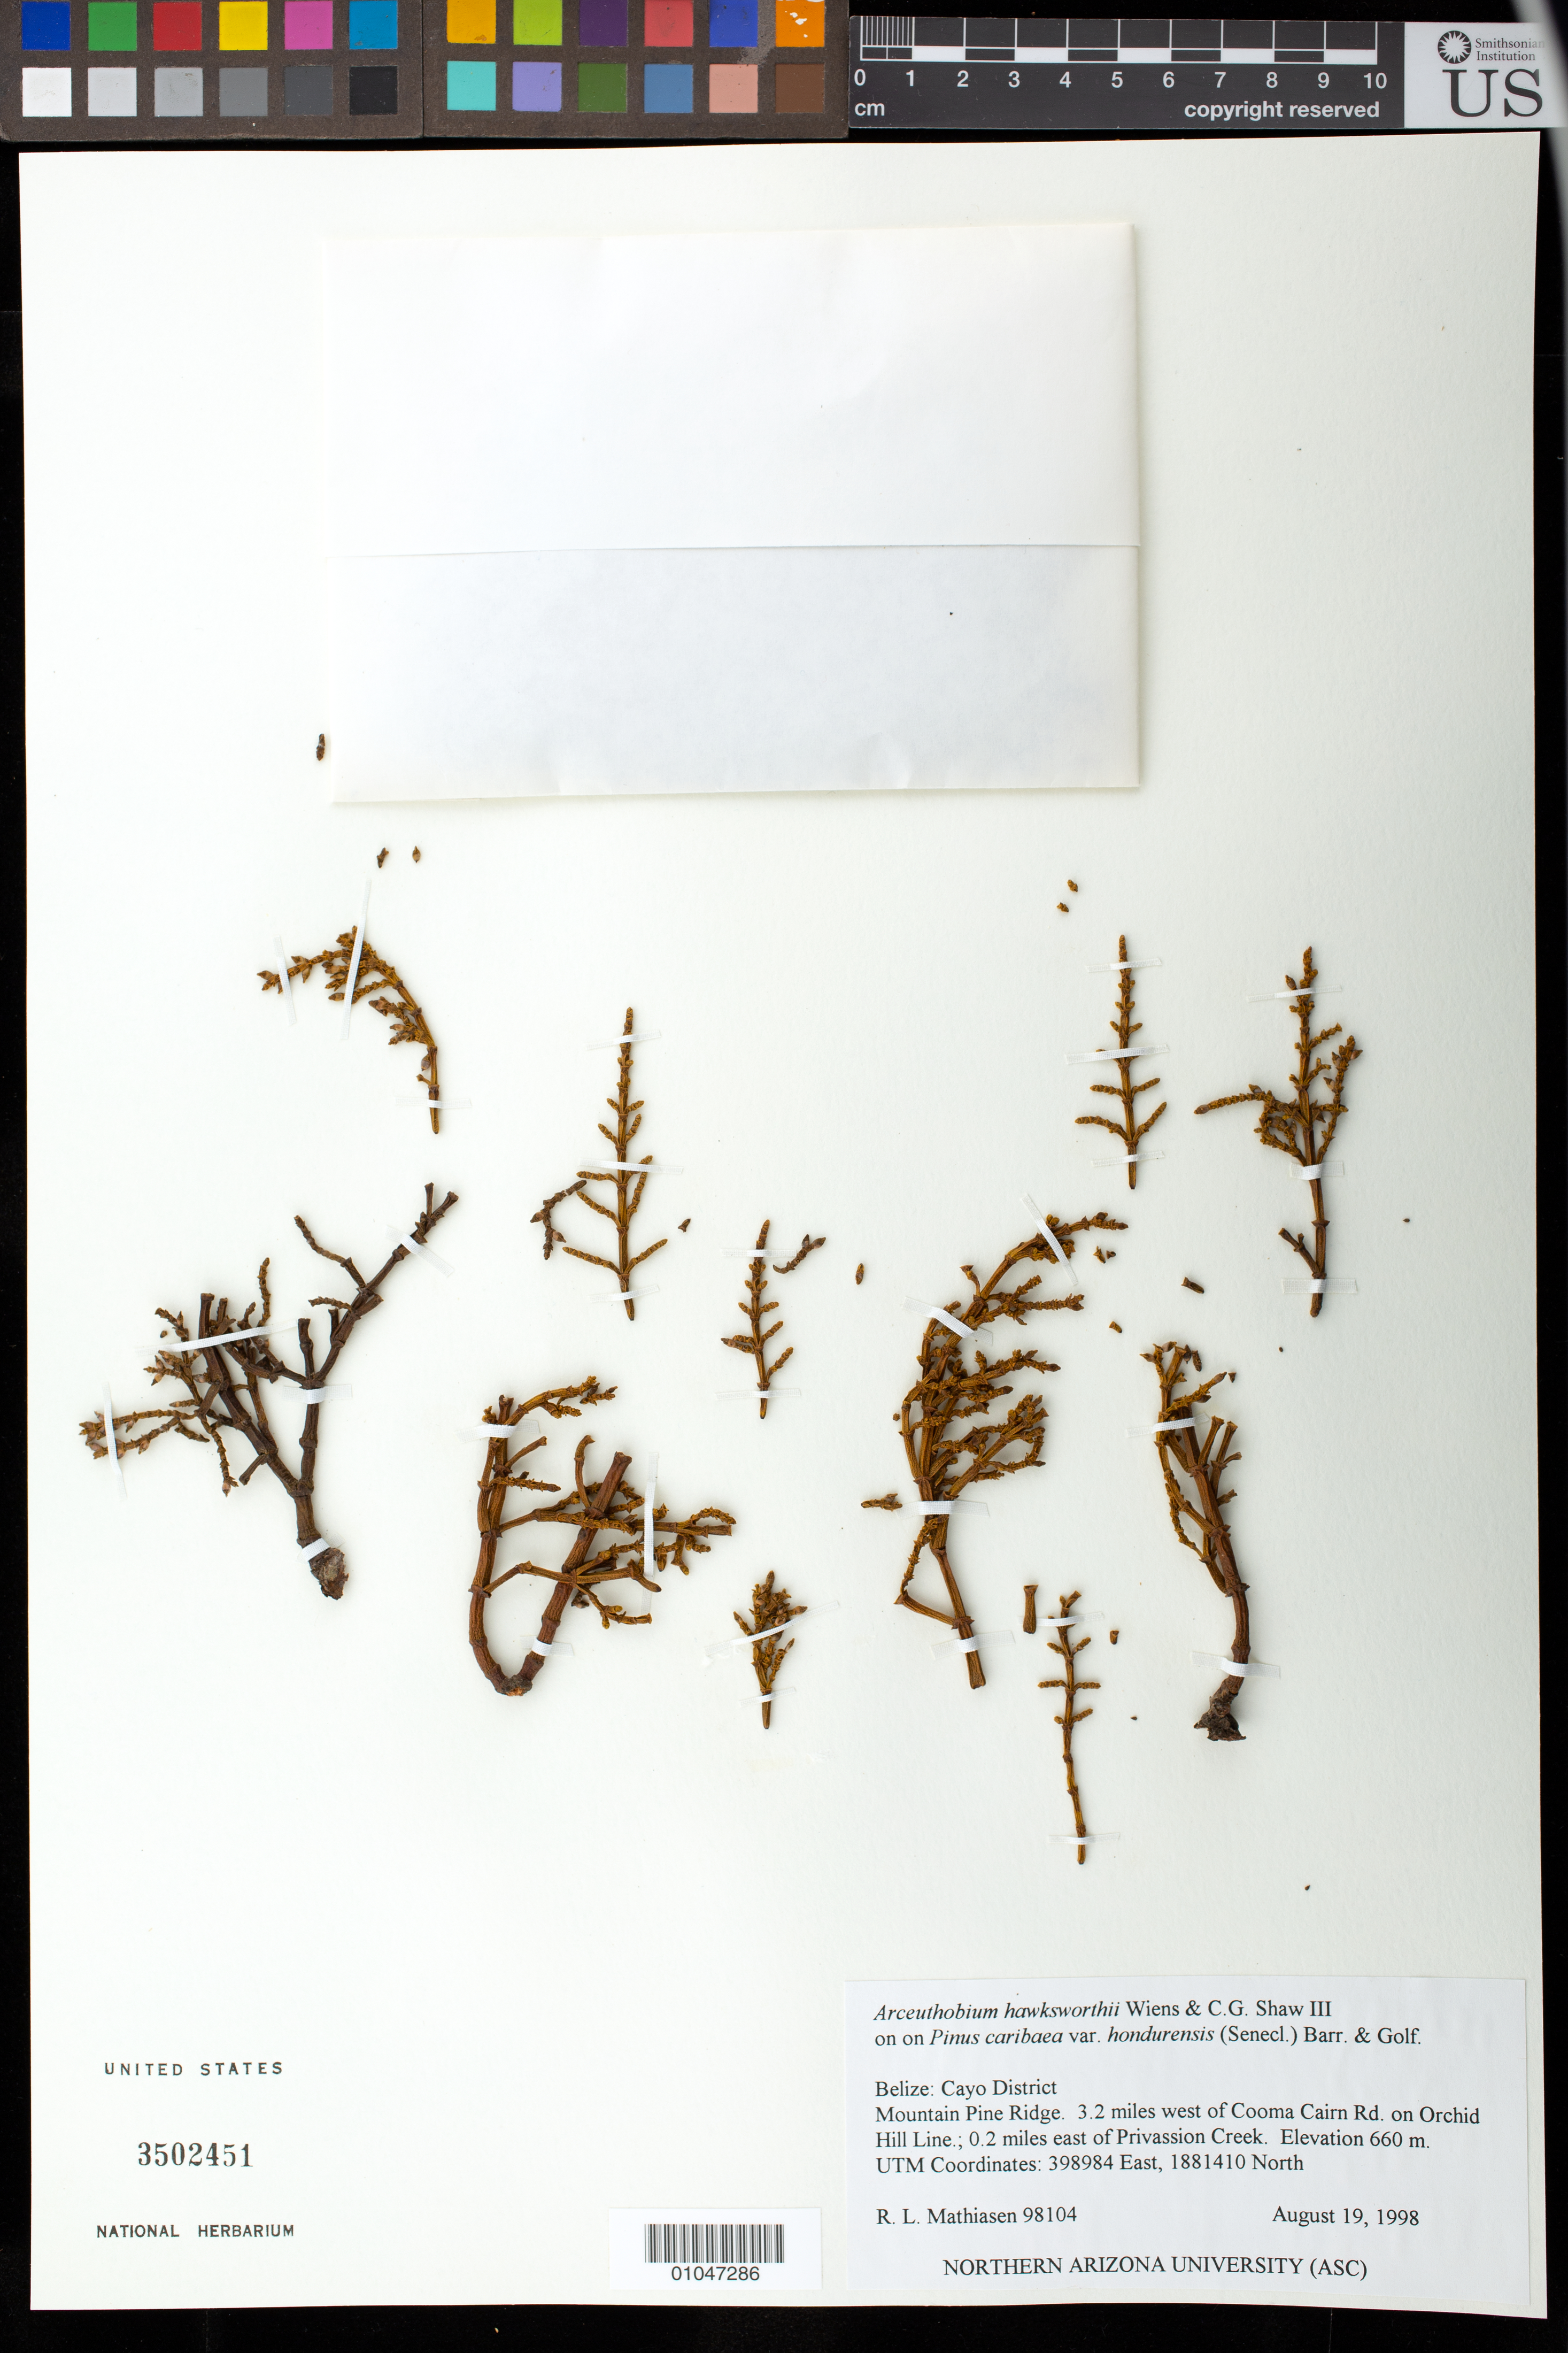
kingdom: Plantae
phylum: Tracheophyta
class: Magnoliopsida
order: Santalales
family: Viscaceae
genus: Arceuthobium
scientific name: Arceuthobium hawksworthii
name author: Wiens & C.G. Shaw bis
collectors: R. Mathiasen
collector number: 98104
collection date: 1998-08-19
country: Belize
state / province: Cayo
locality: Mountain Pine Ridge, 3.2 miles west of Cooma Cairn Rd on Orchid Hill Lane, 0.2 miles east of Privassion Creek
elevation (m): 660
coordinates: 1881410 N, 398984 E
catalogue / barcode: US 3502451